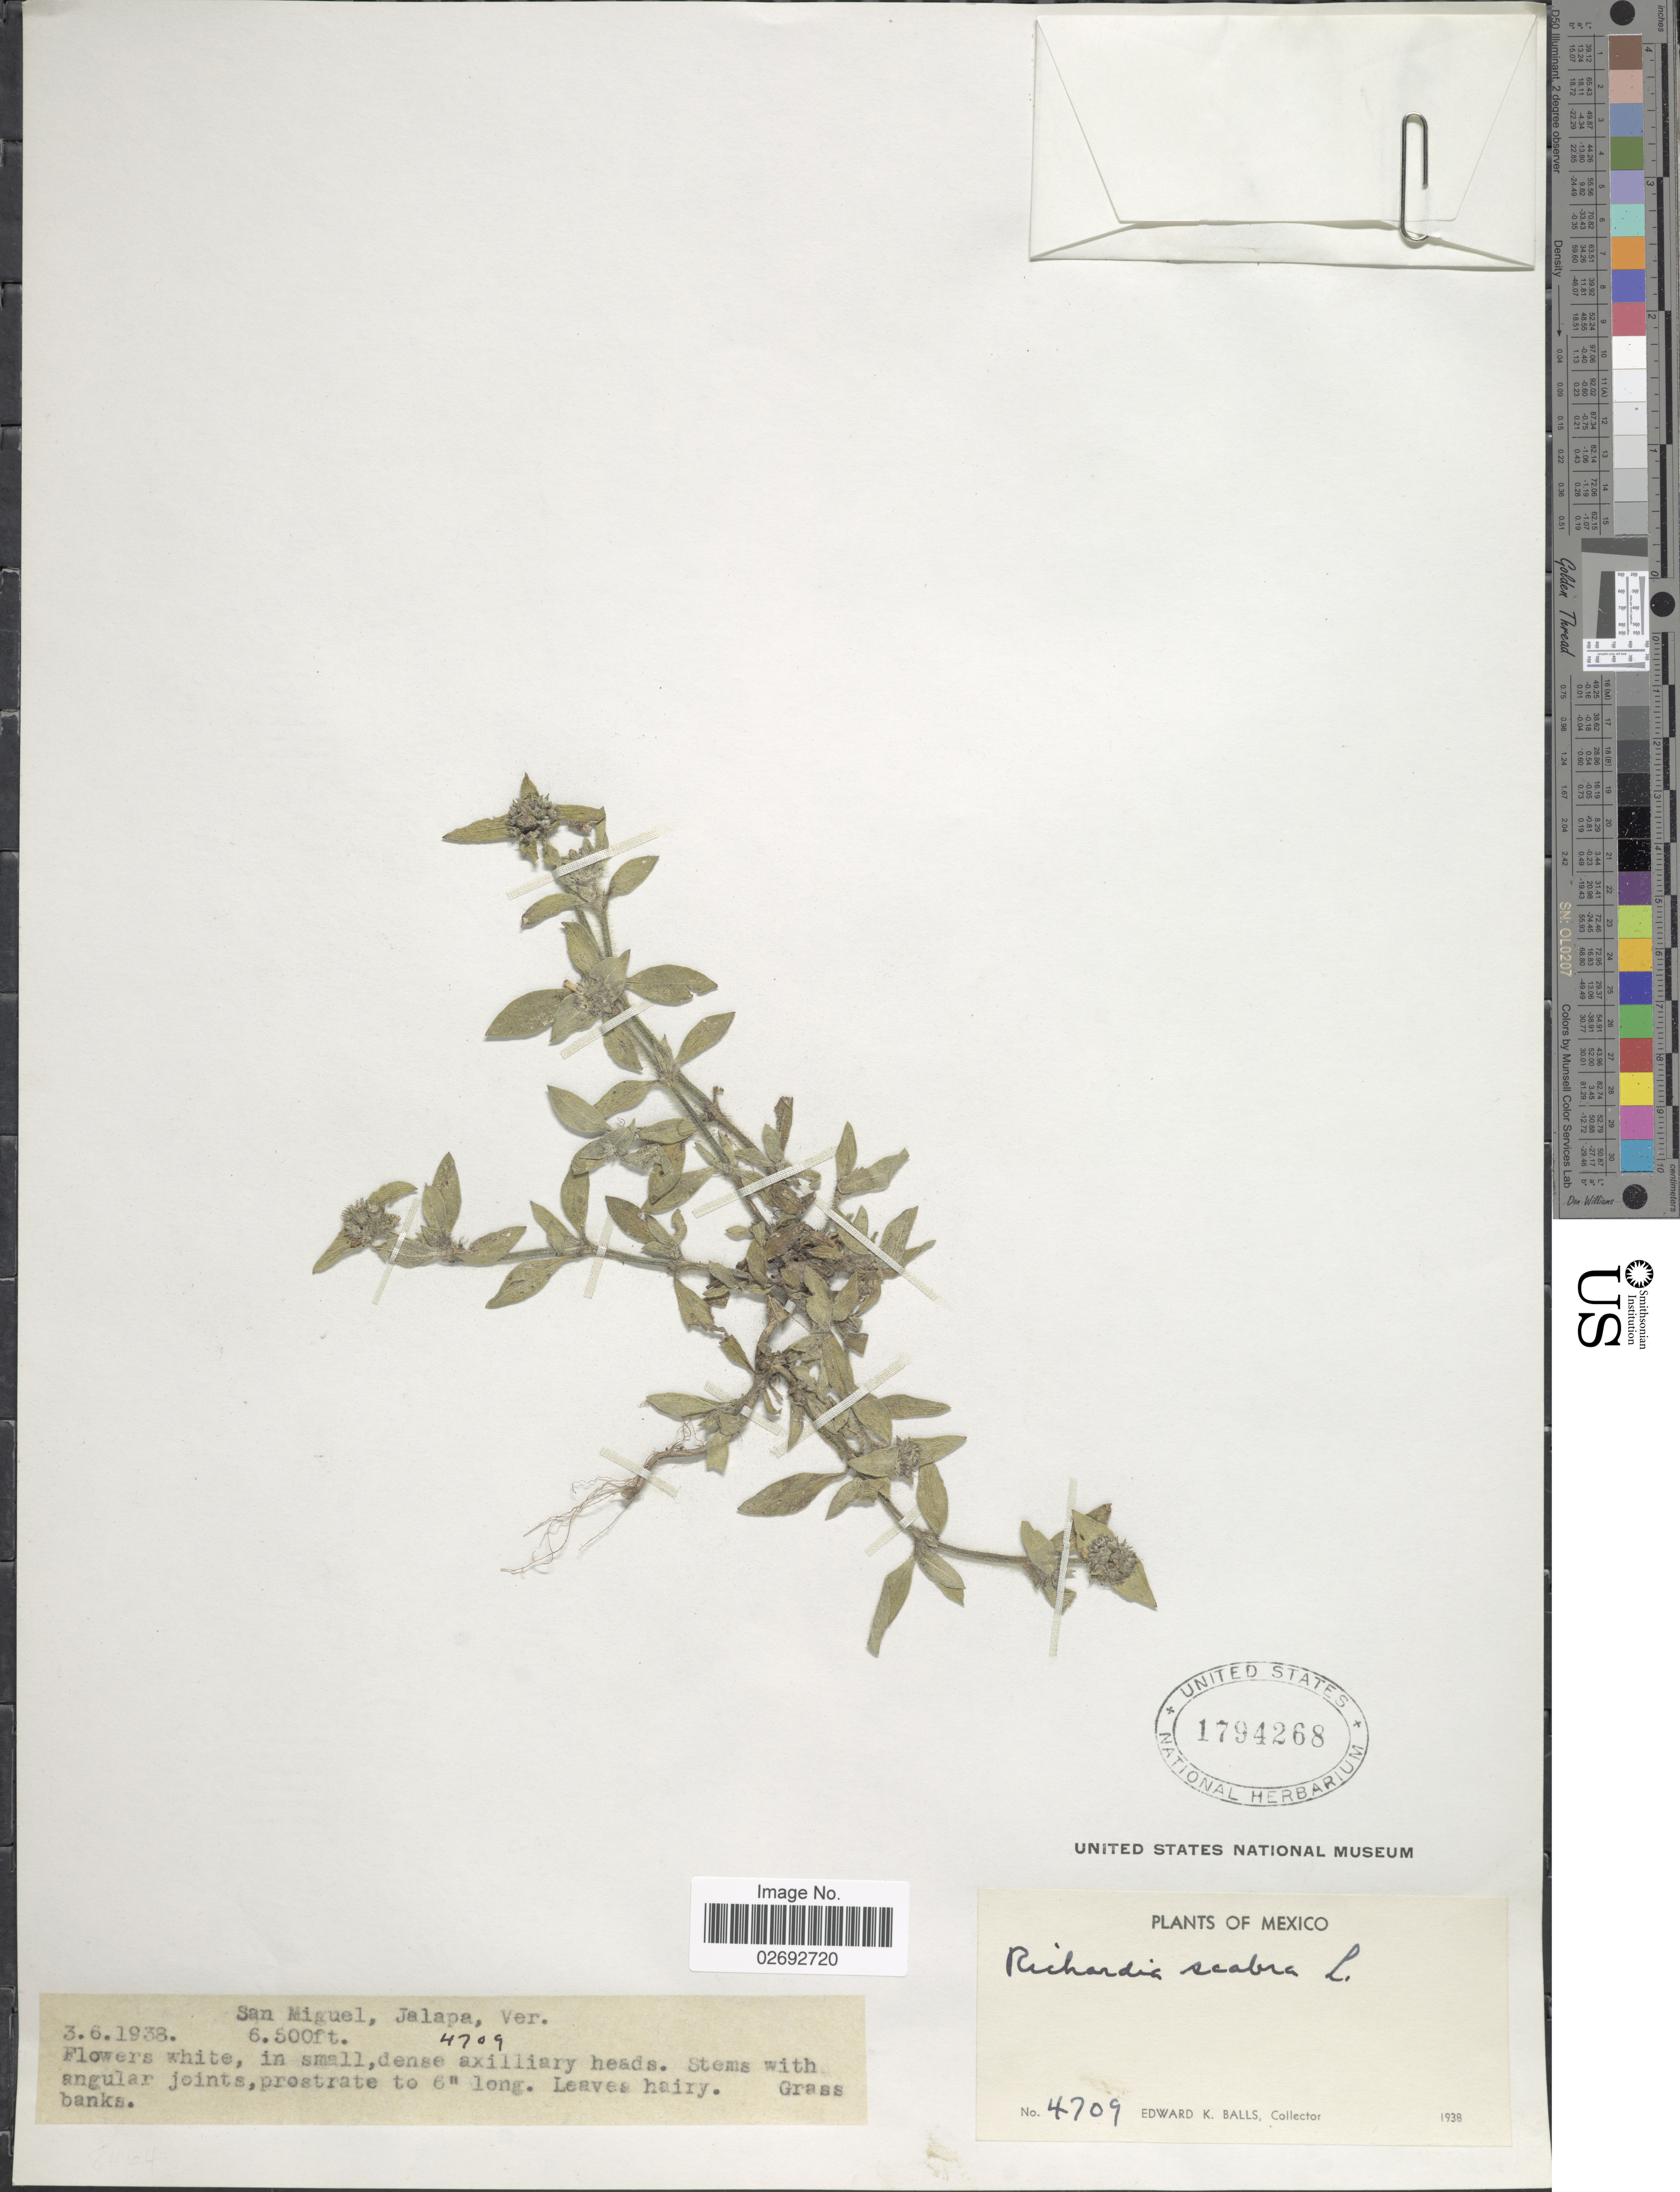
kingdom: Plantae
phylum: Tracheophyta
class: Magnoliopsida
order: Gentianales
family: Rubiaceae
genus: Richardia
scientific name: Richardia scabra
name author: L.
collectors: E. K. Balls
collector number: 4709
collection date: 1938-06-03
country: Mexico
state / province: Veracruz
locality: San Miguel, Jalapa, Ver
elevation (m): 1981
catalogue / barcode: US 1794268